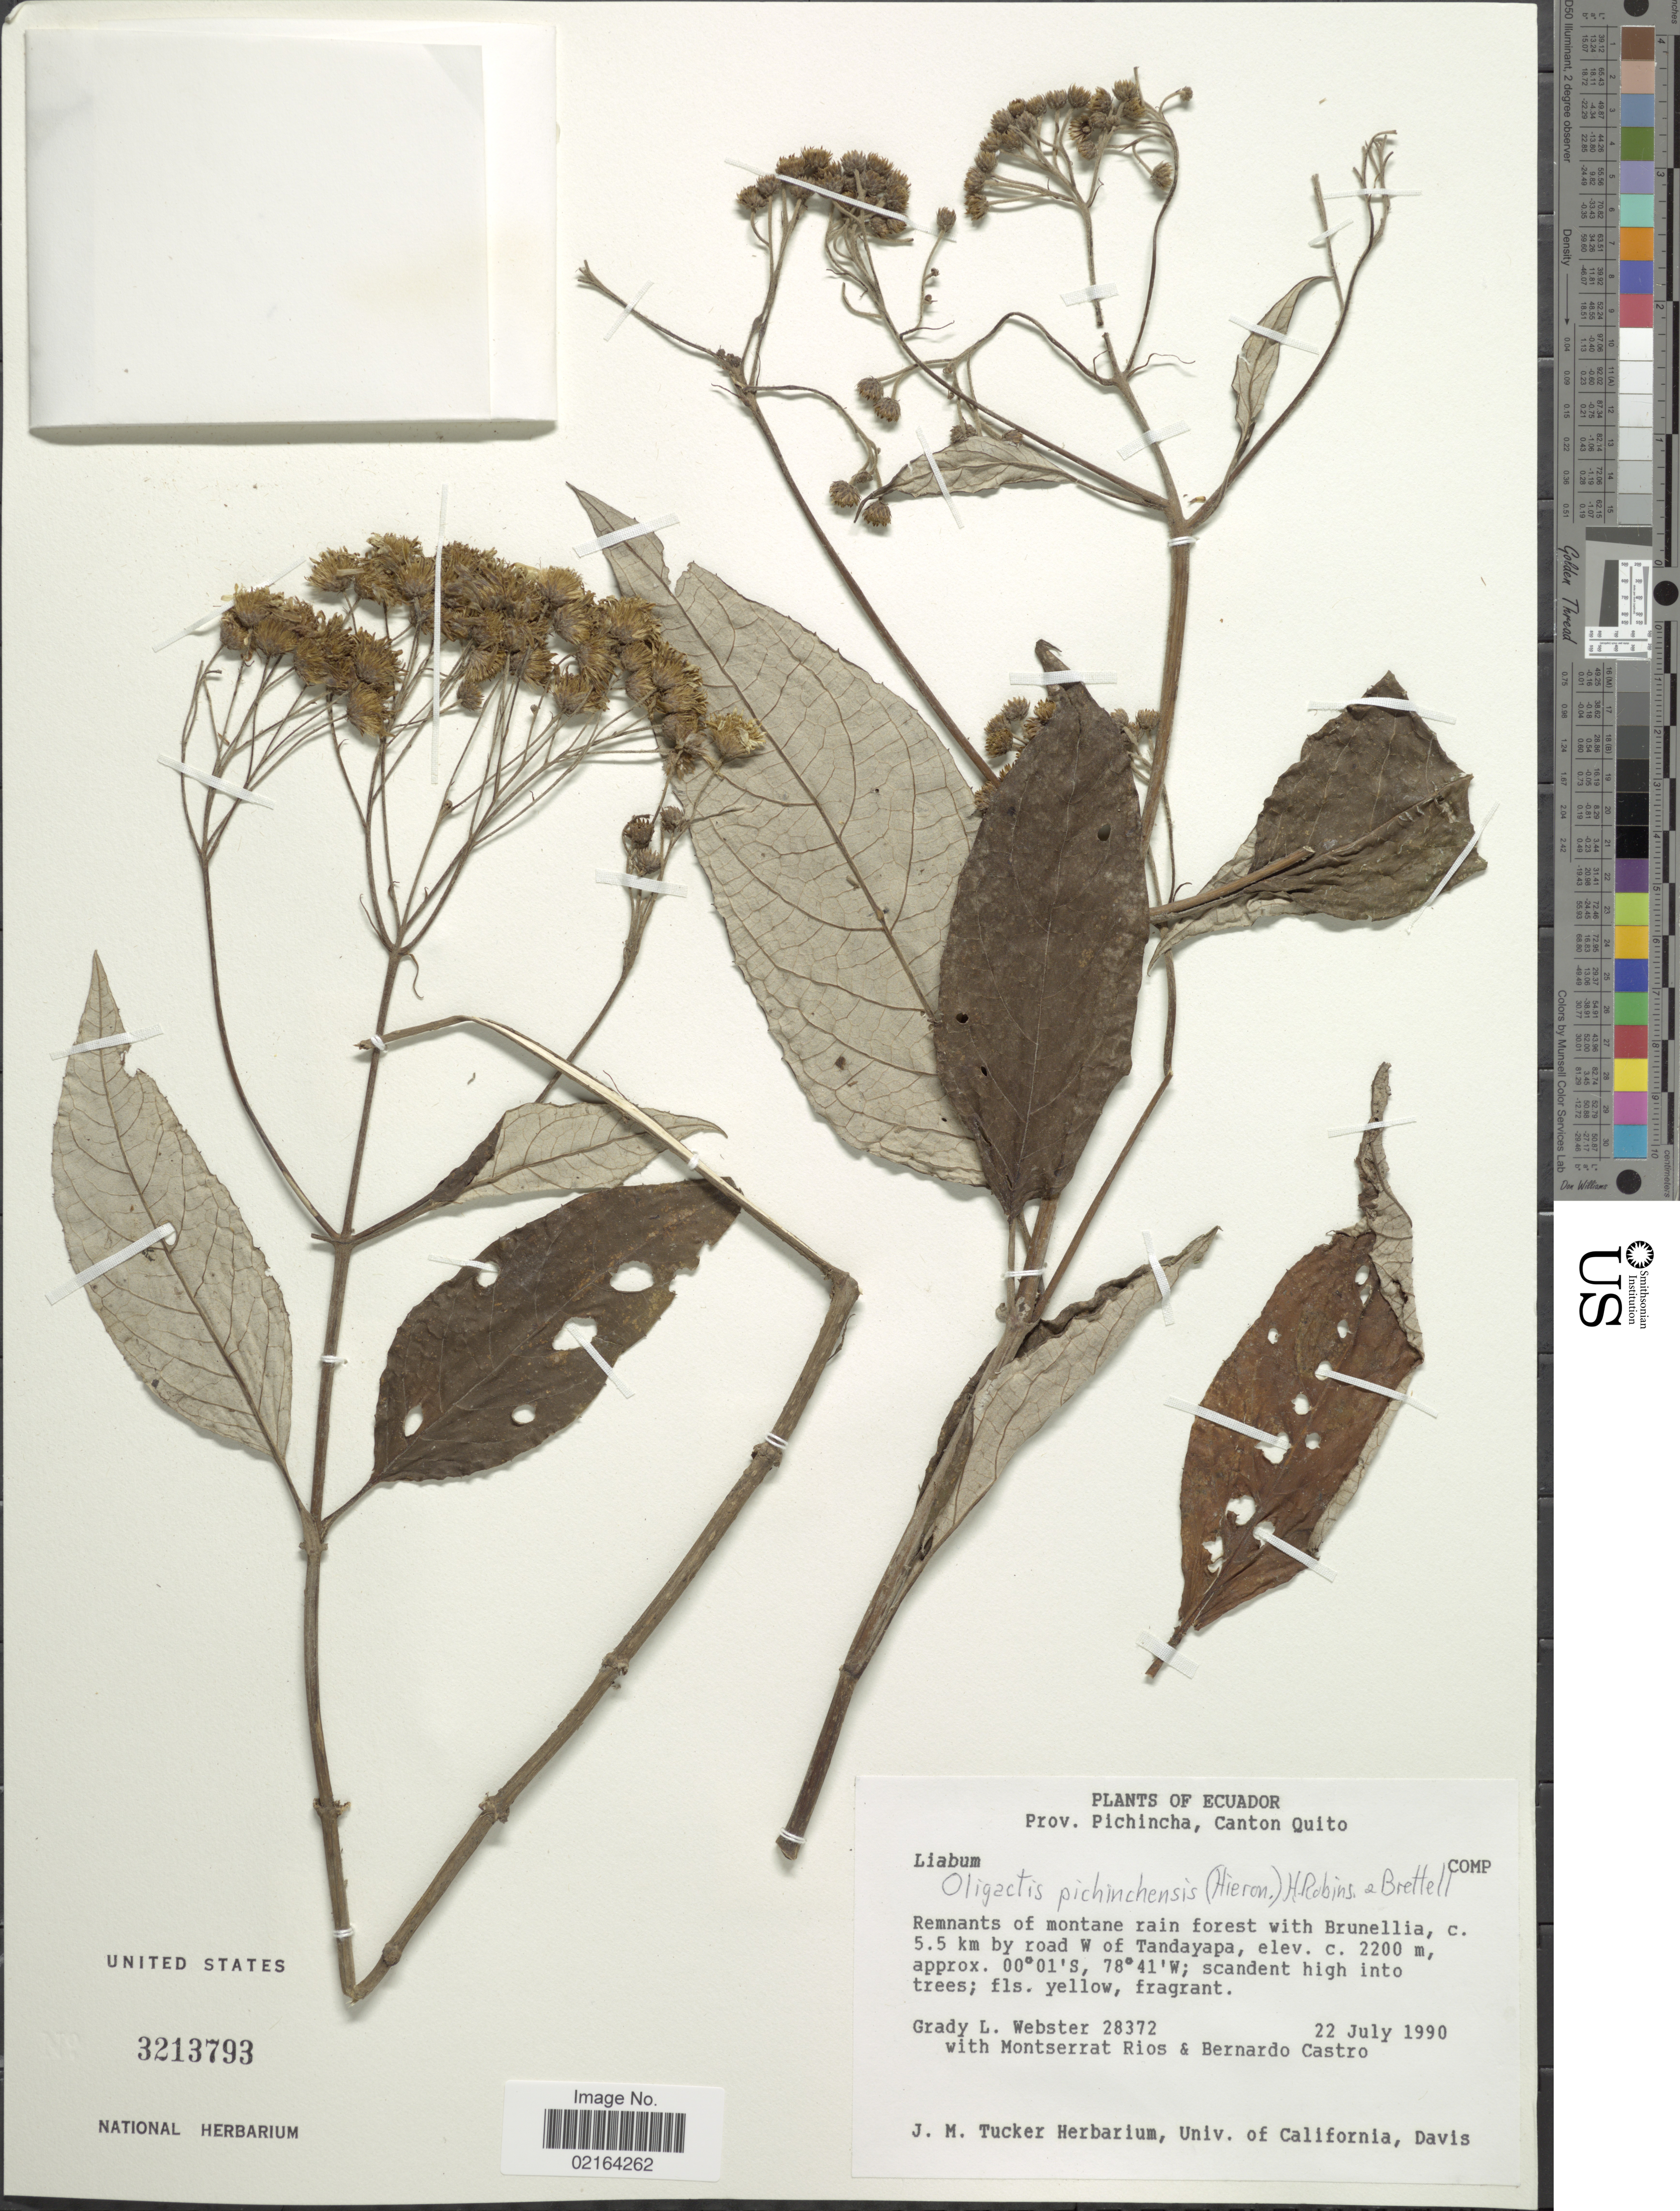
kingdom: Plantae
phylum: Tracheophyta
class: Magnoliopsida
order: Asterales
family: Asteraceae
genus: Sampera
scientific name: Sampera asplundii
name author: (H. Rob.) V.A. Funk & H. Rob.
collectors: G. L. Webster, M. Rios & B. Castro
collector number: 28372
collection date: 1990-07-22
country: Ecuador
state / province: Pichincha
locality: Prov. Pichincha, Canton Quito, Remnants of montane rain forest with Brunellia, 5.5 km by road W of Tandayapa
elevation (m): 2200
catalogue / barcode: US 3213793